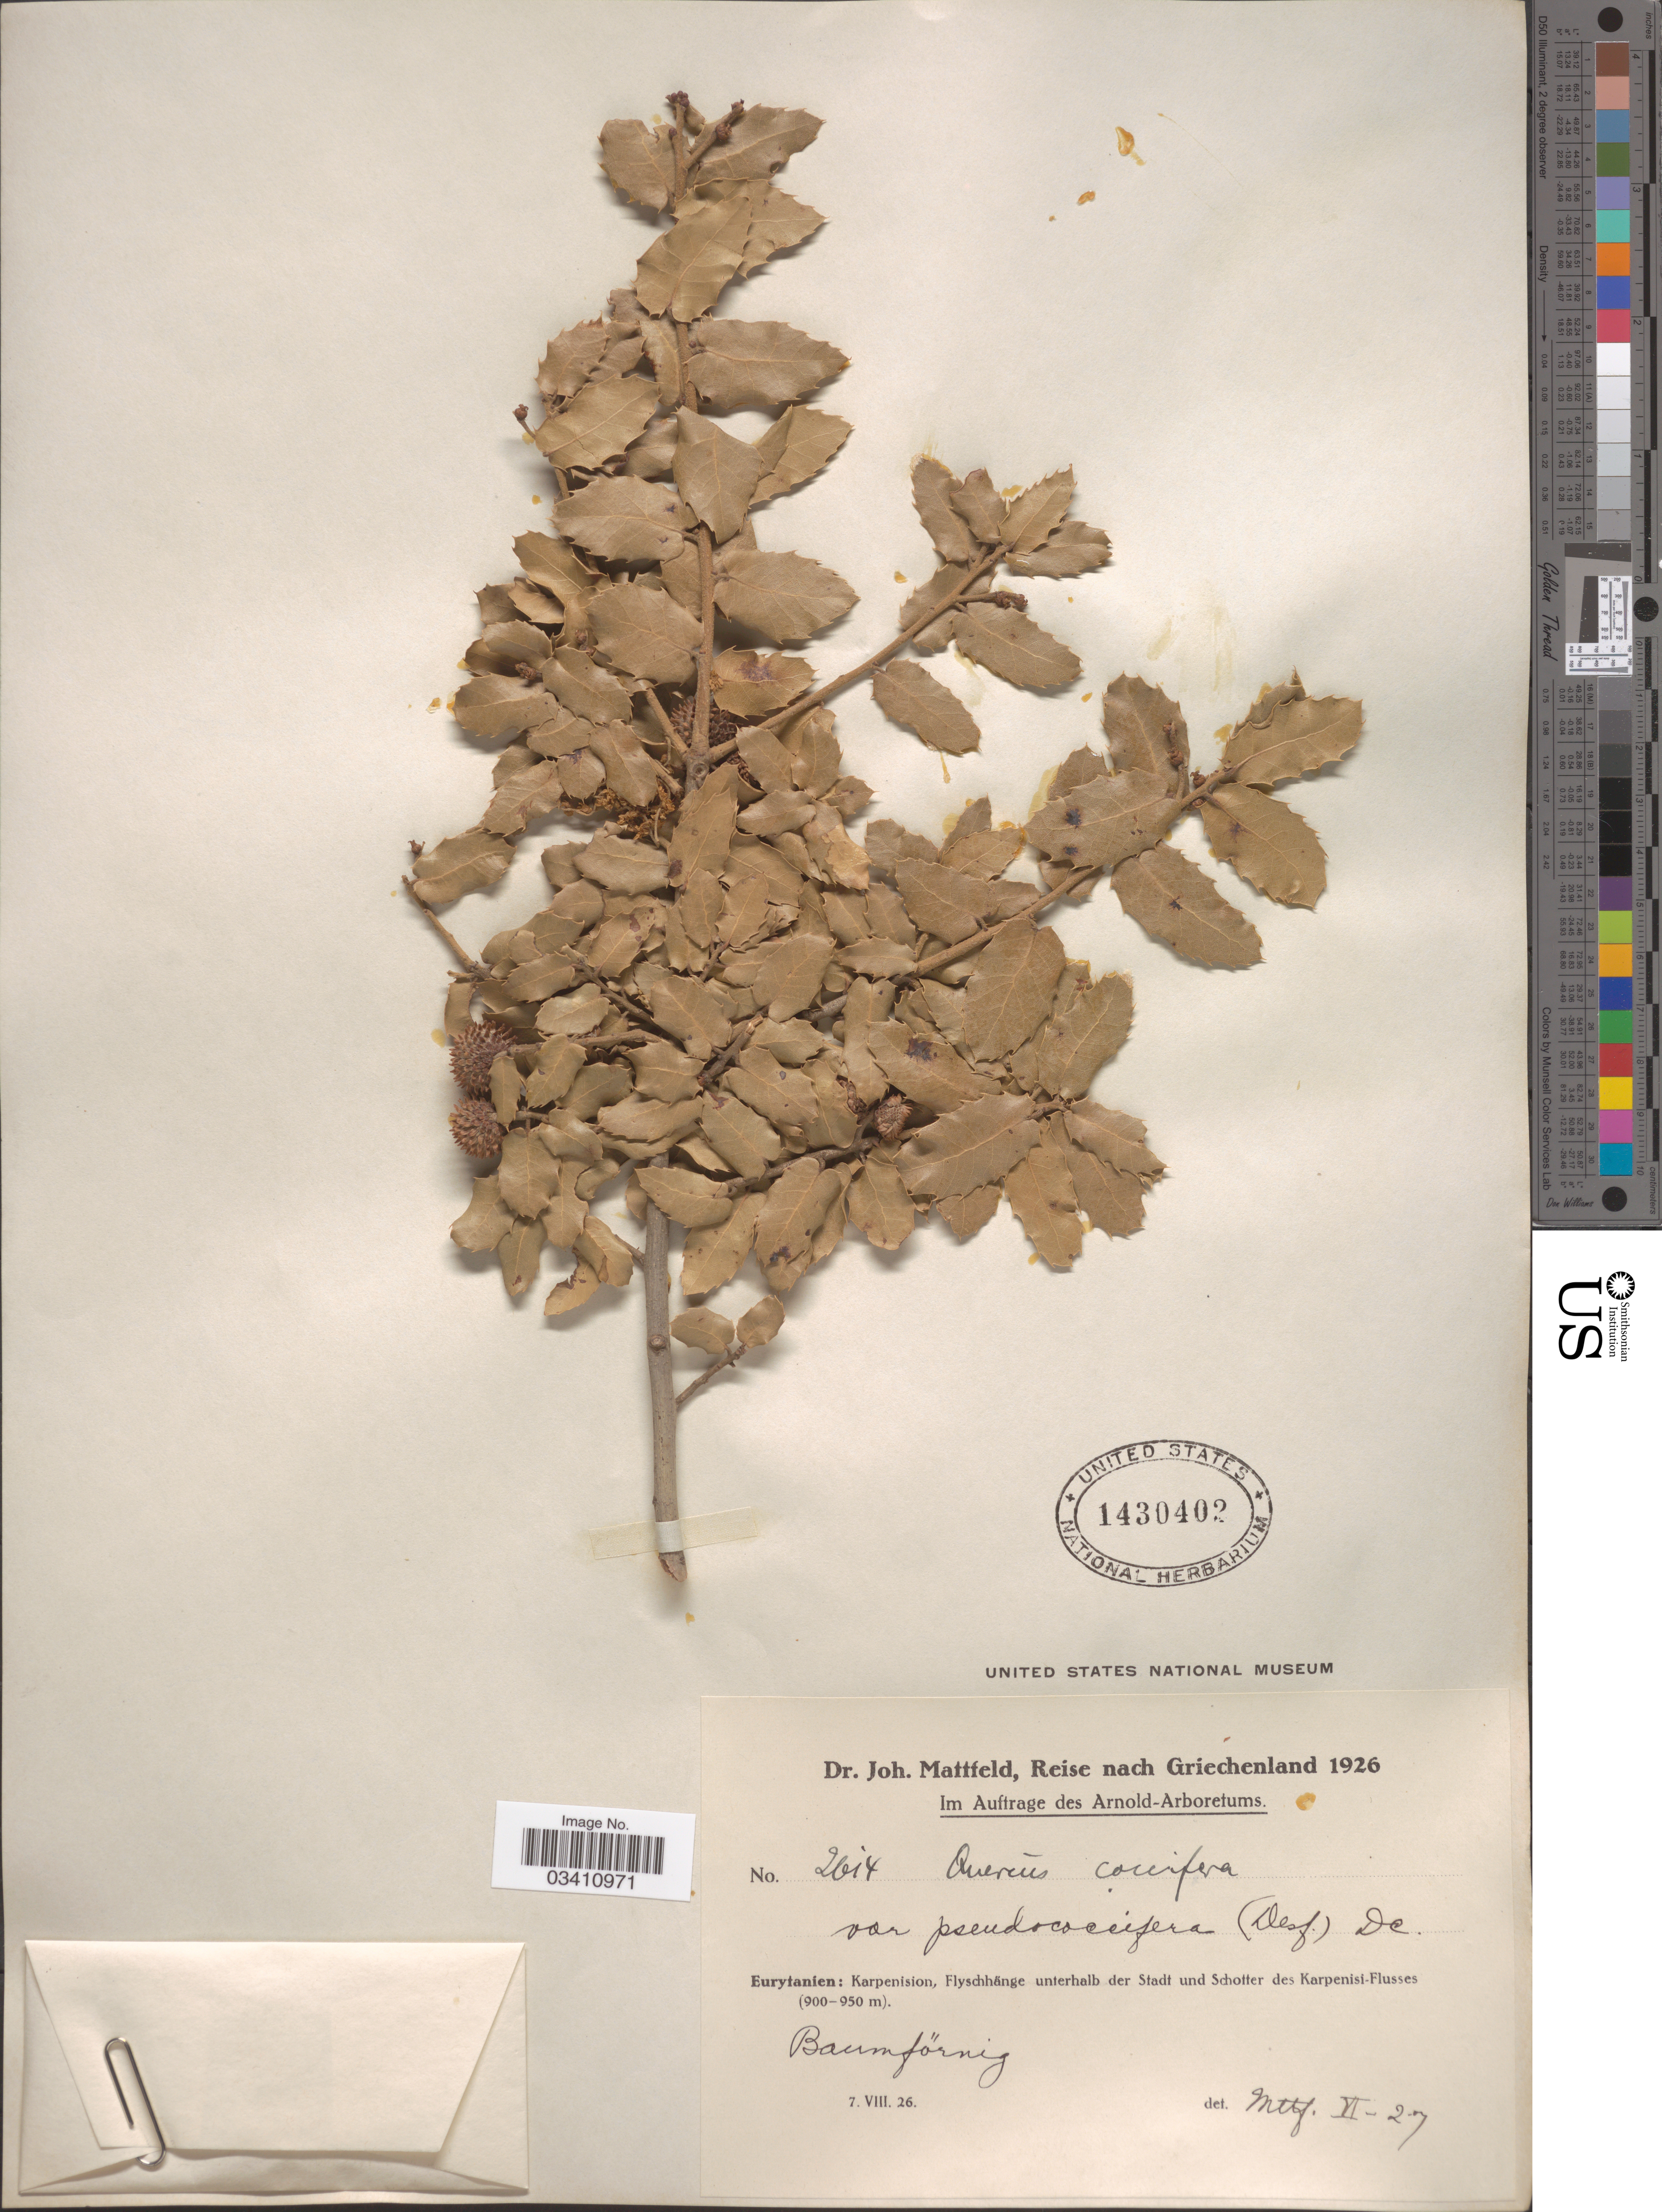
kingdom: Plantae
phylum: Tracheophyta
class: Magnoliopsida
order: Fagales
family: Fagaceae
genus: Quercus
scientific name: Quercus coccifera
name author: L.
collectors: J. Mattfeld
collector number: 2614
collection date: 1926-08-07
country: Greece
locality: Eurytanien: Karpenision, Flyschhänge unterhalb der Stadt und Schotter des Karpenisi-Flusses.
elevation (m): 900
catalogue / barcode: US 1430402